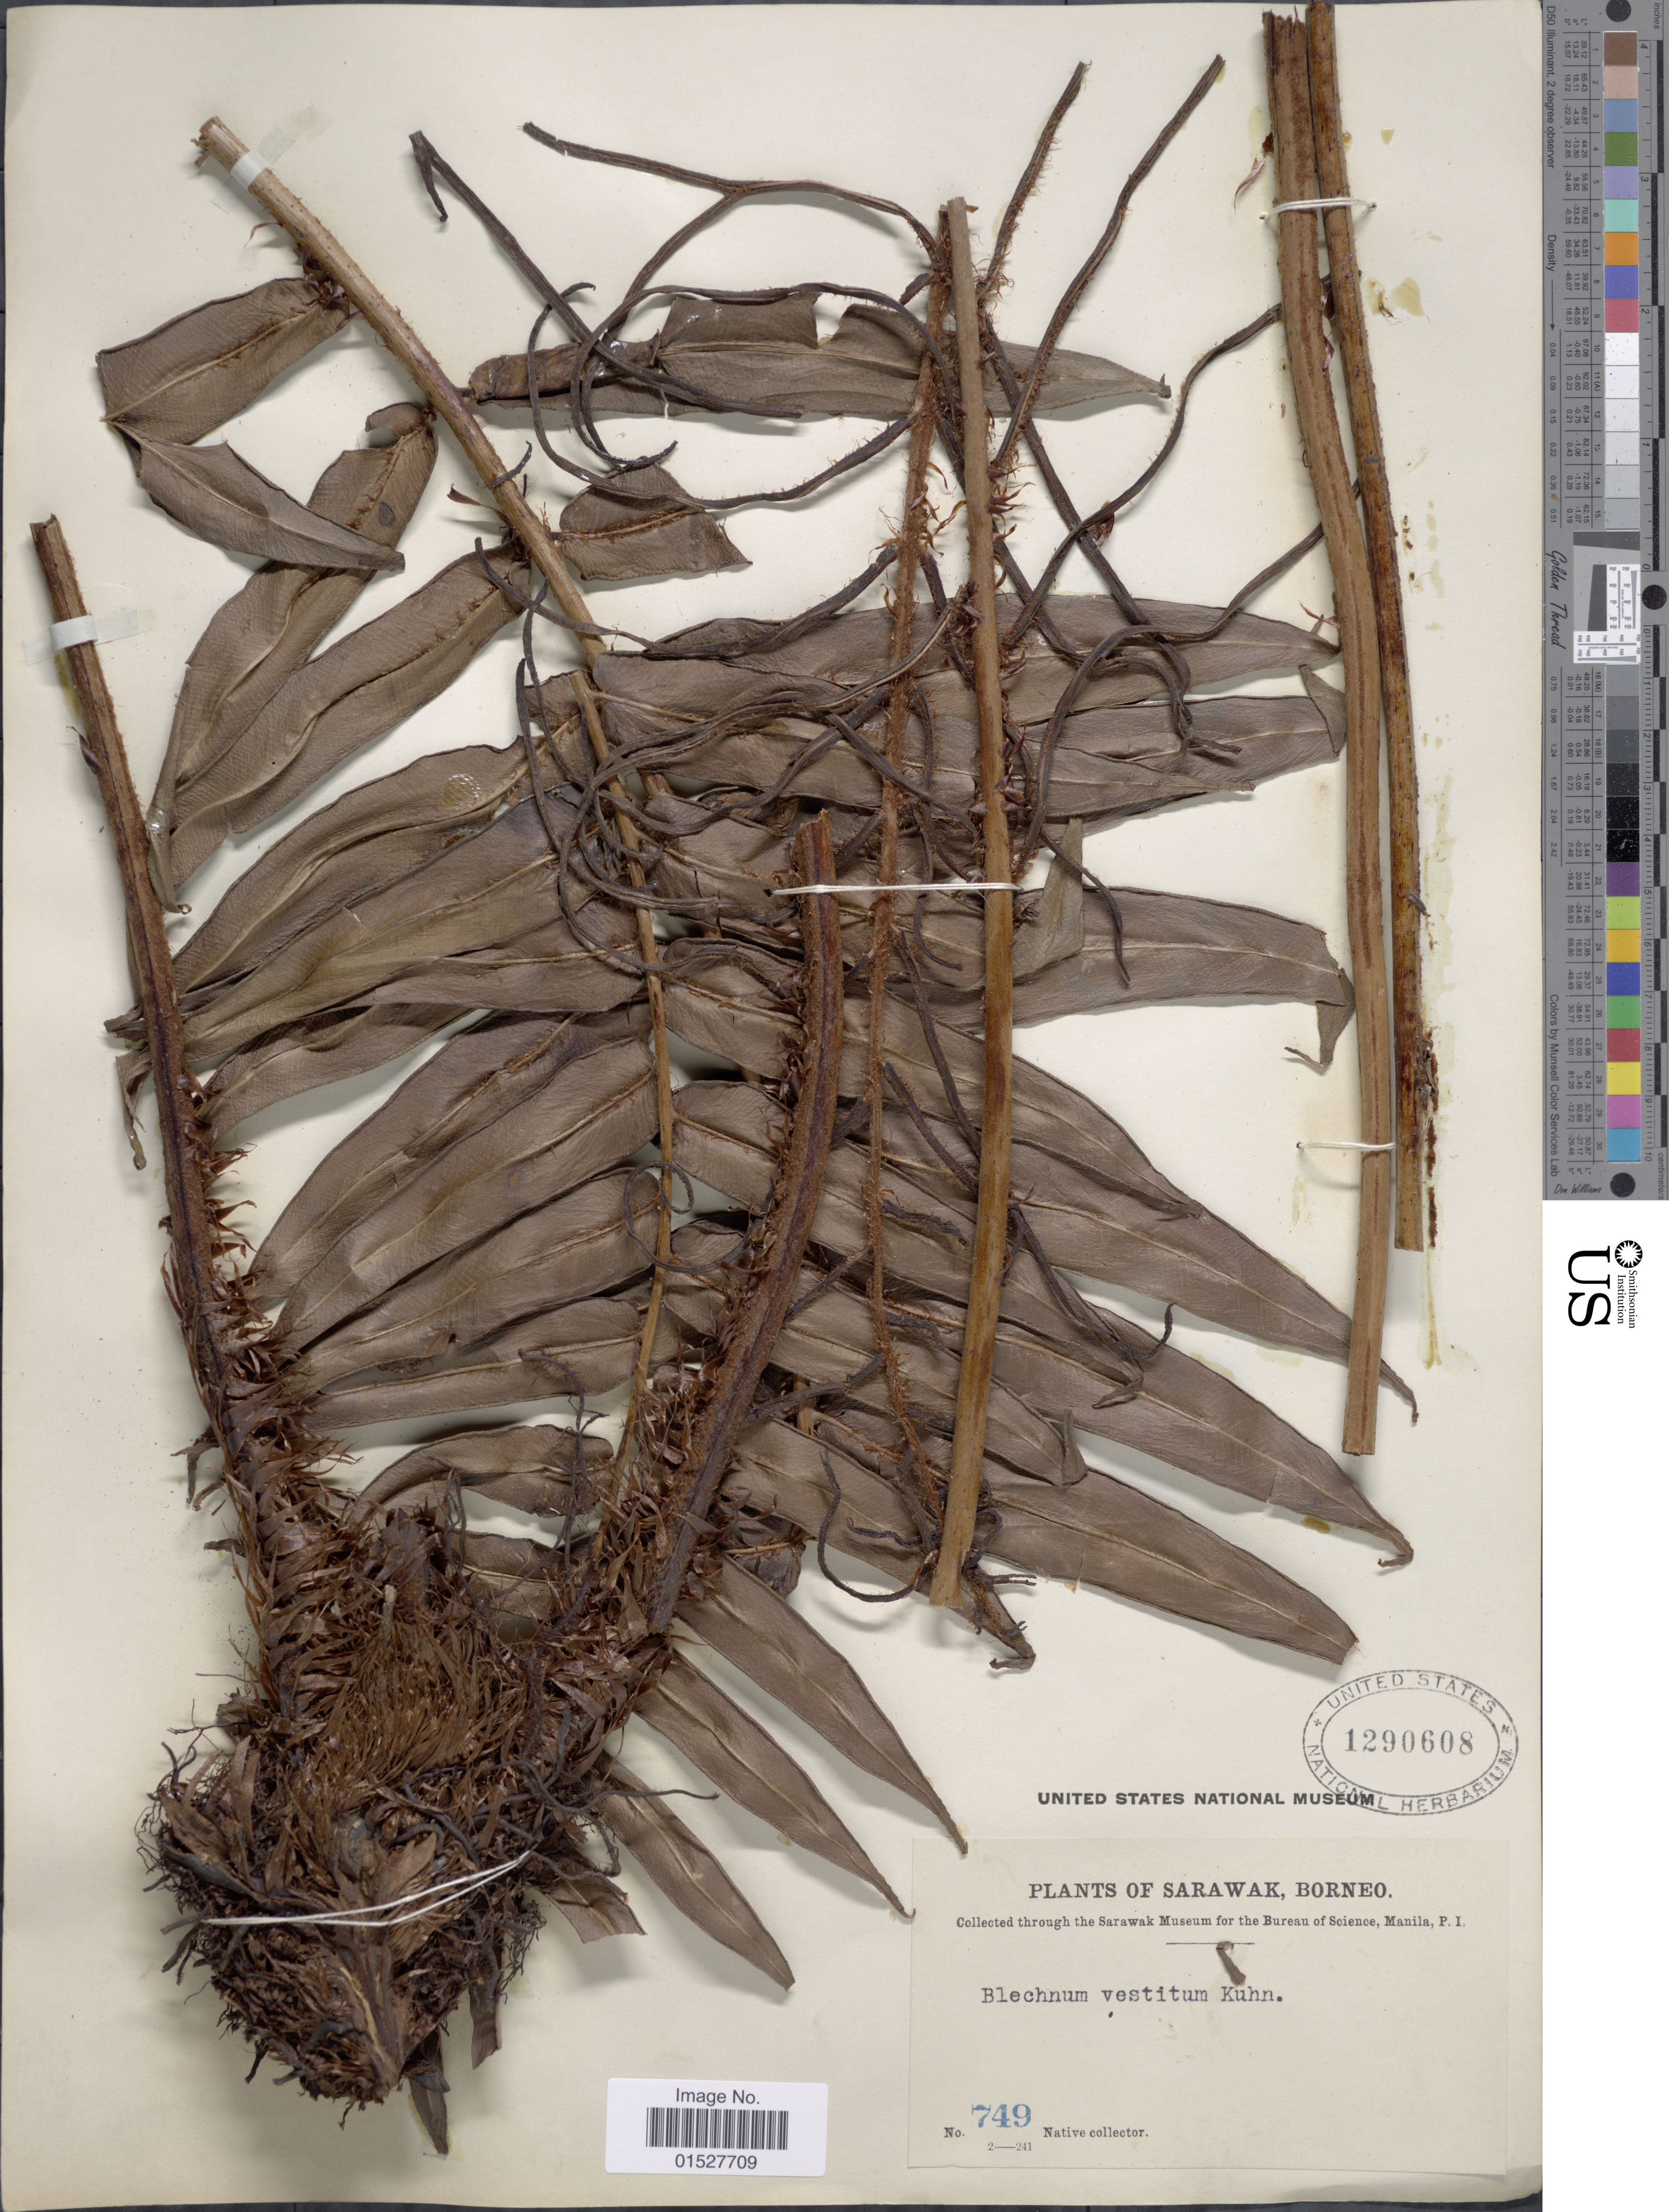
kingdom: Plantae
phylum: Tracheophyta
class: Polypodiopsida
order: Polypodiales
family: Blechnaceae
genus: Blechnum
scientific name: Blechnum vestitum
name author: (Blume) Kuhn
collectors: Native collector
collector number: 749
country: Malaysia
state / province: Sarawak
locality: Borneo.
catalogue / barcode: US 1290608